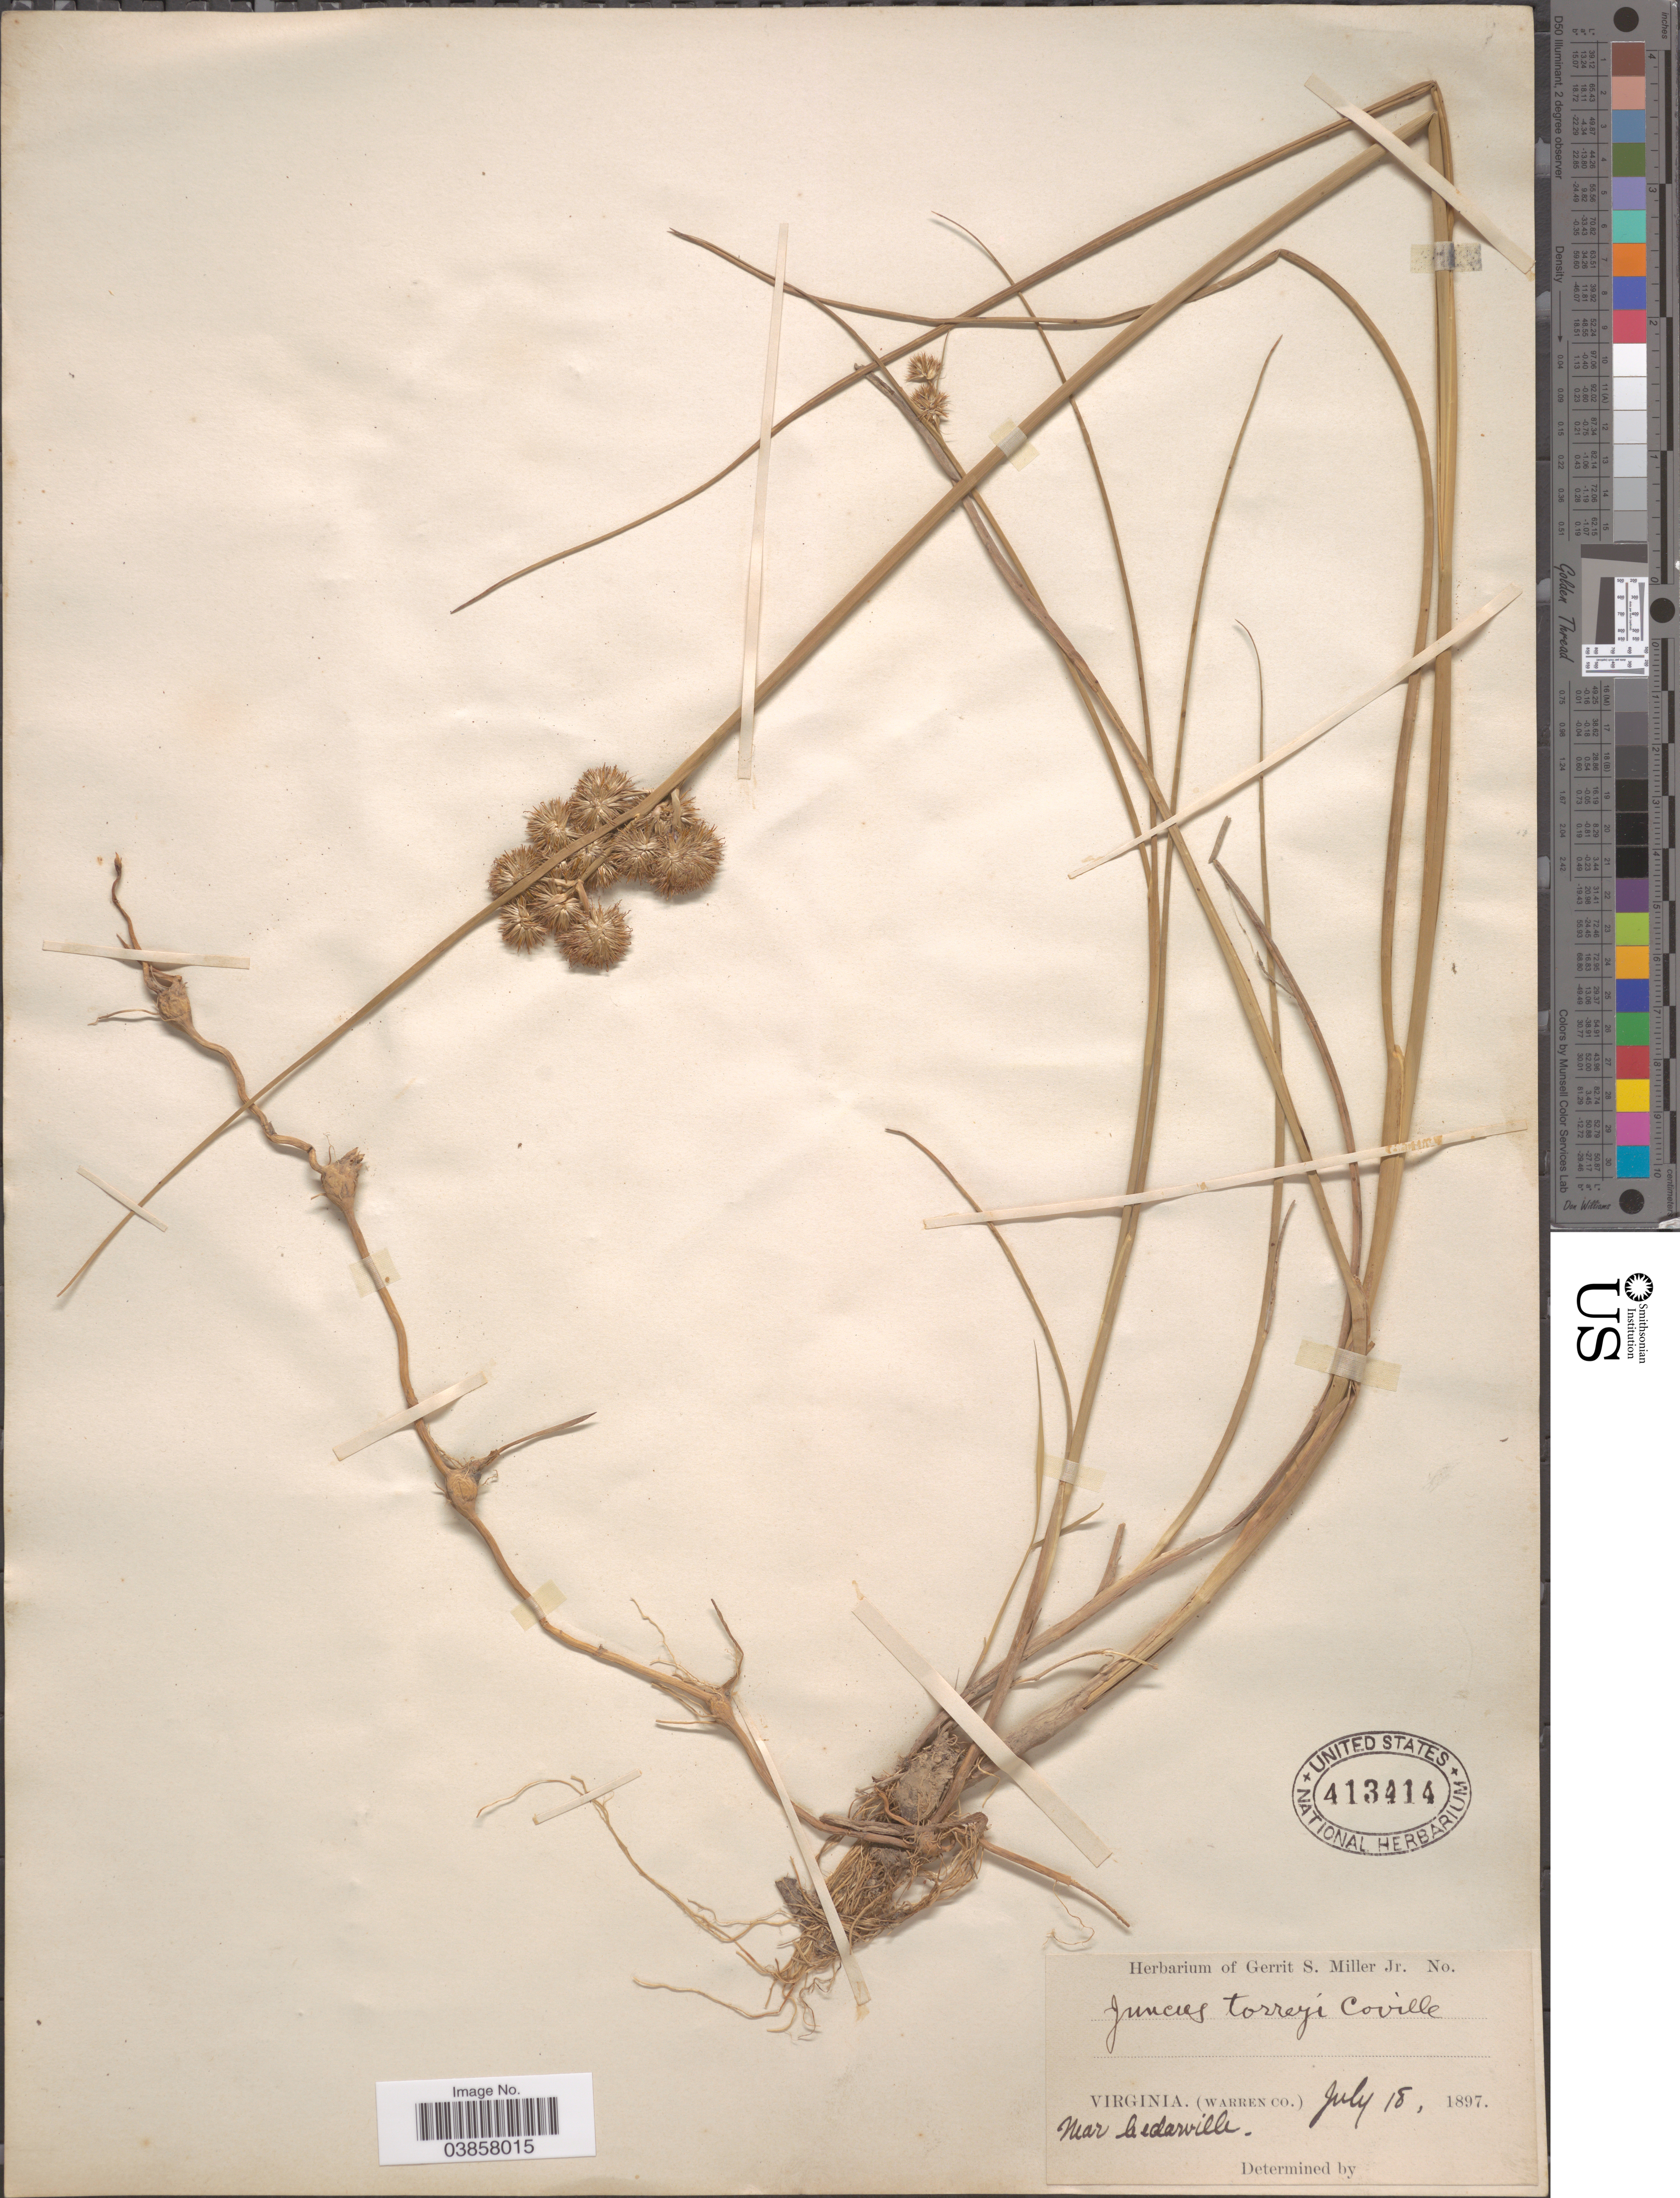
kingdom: Plantae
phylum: Tracheophyta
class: Liliopsida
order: Poales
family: Juncaceae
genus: Juncus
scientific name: Juncus torreyi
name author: Coville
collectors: ex herb. Gerrit S. Miller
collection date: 1897-07-18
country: United States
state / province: Virginia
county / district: Warren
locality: Warren Co. Near Cedarville.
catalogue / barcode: US 413414